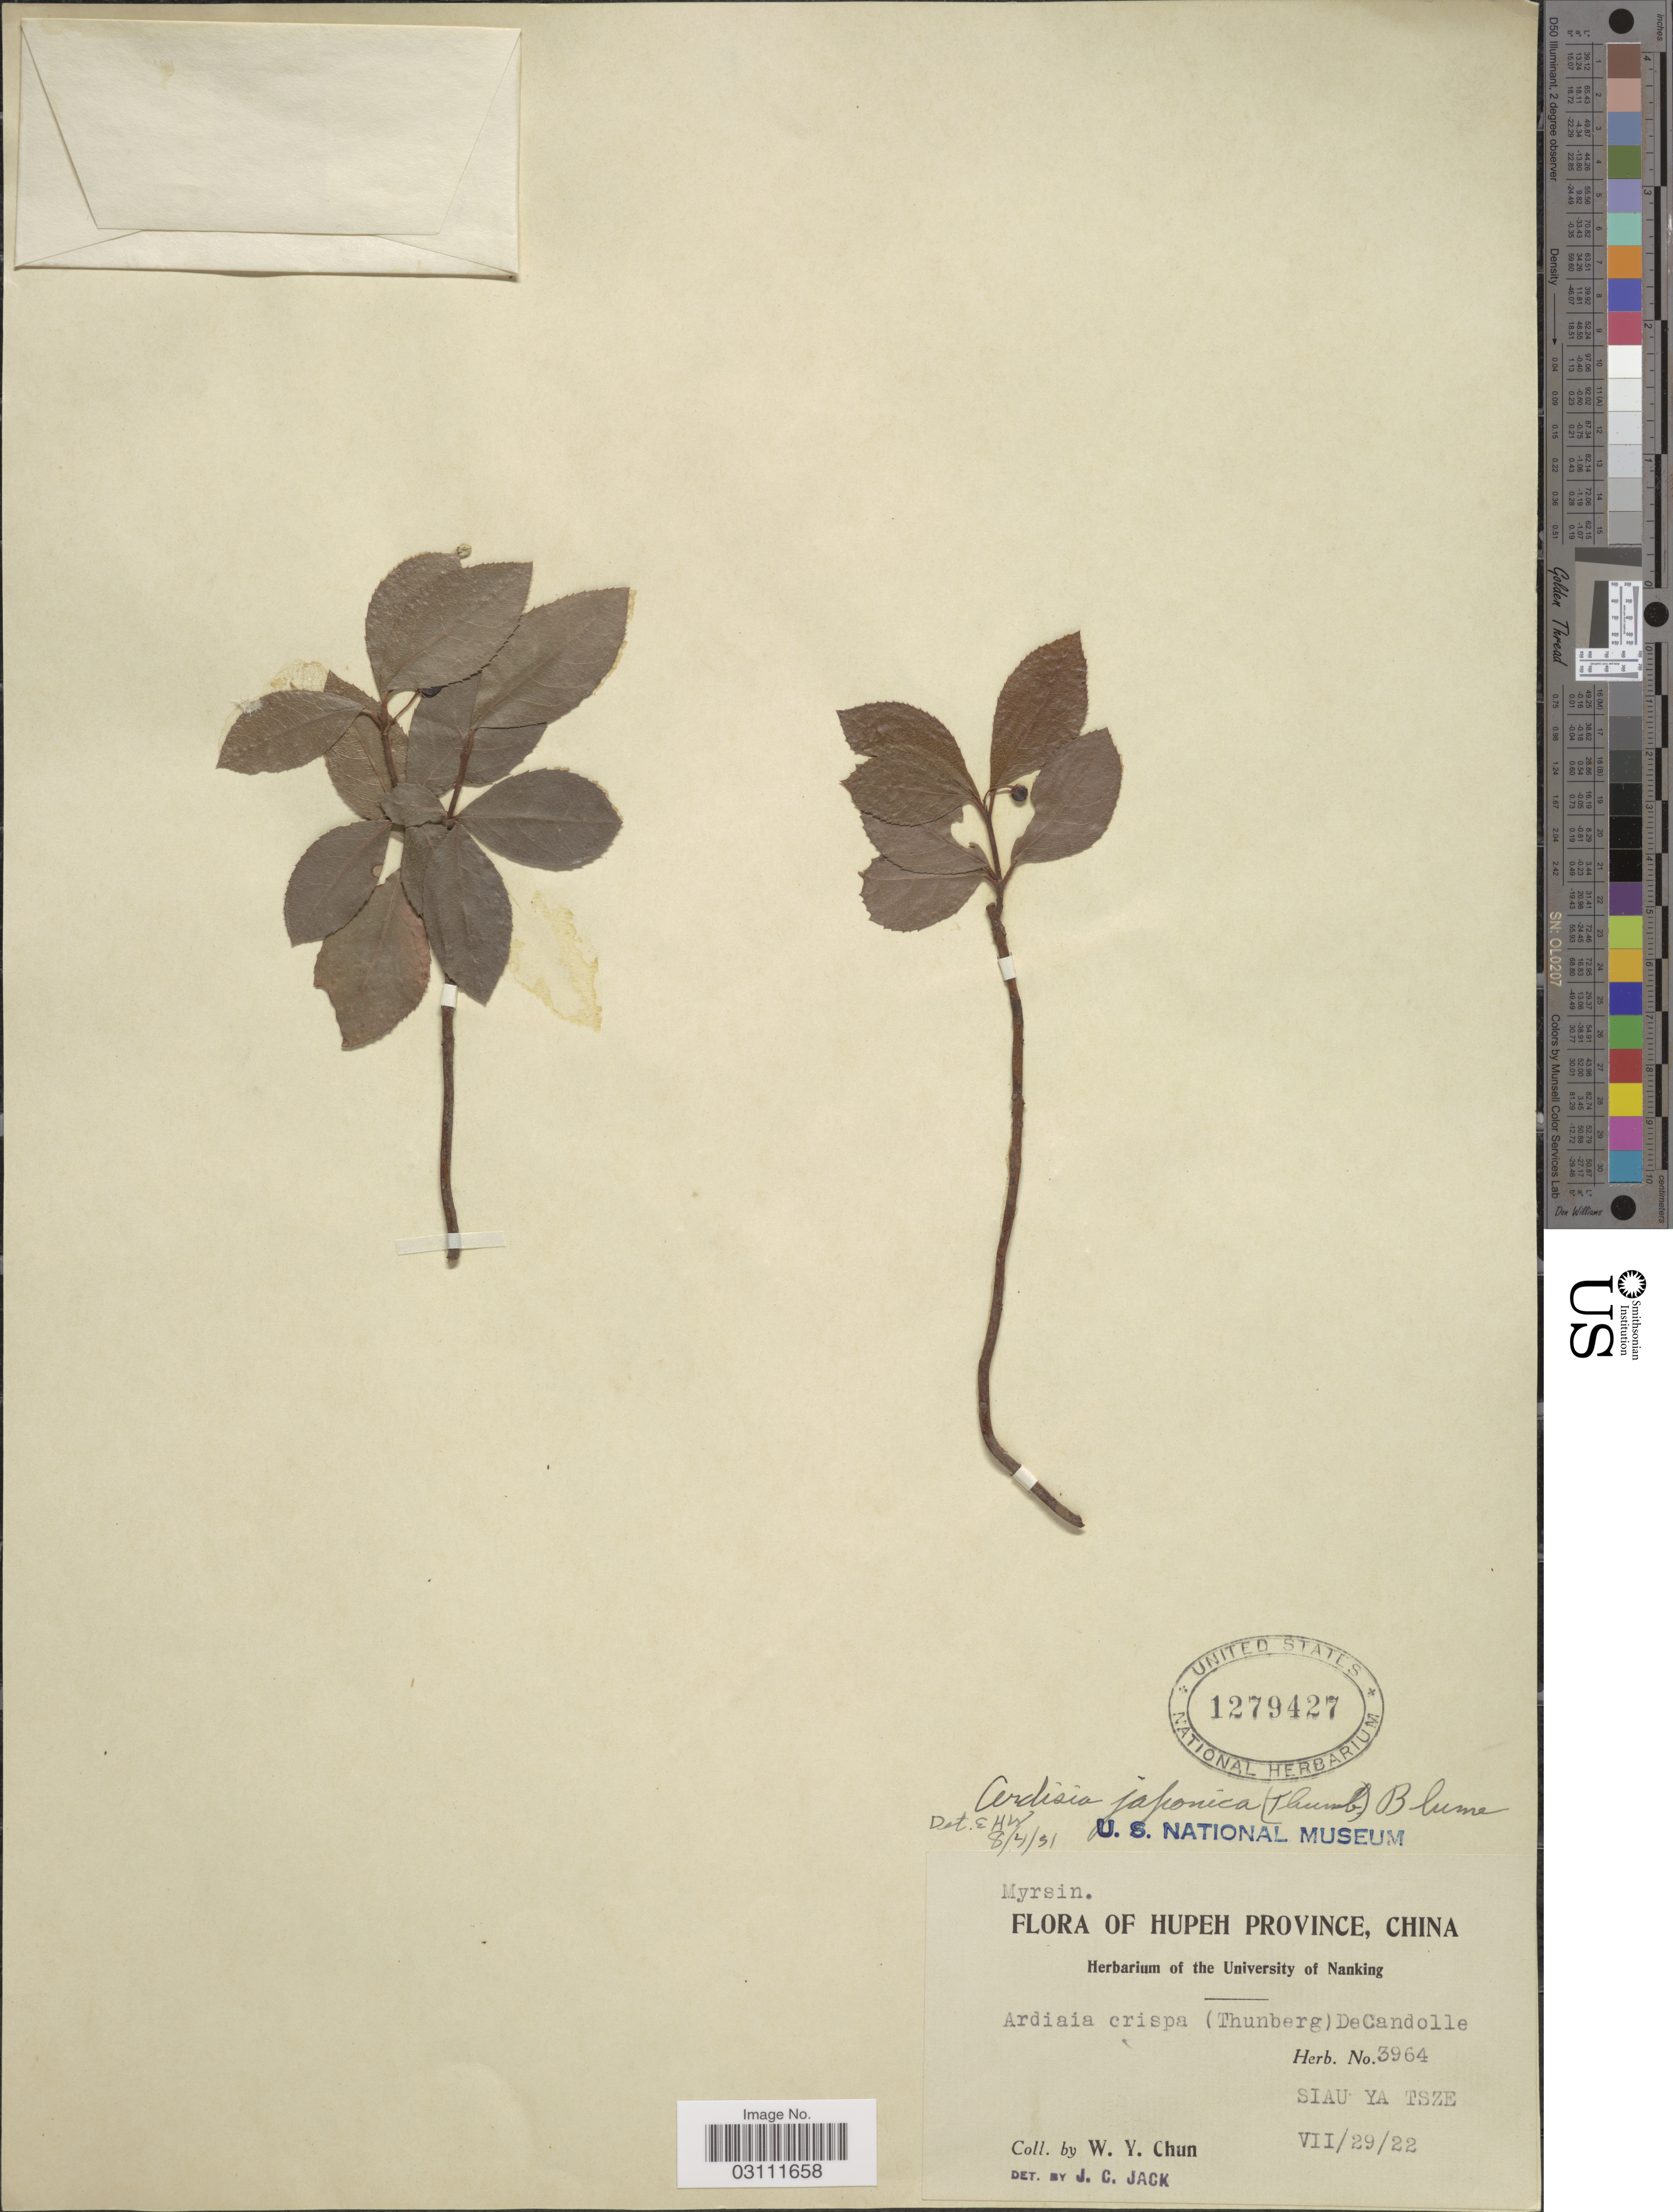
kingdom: Plantae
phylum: Tracheophyta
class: Magnoliopsida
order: Ericales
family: Primulaceae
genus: Ardisia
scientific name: Ardisia japonica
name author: (Thunb.) Blume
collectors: W. Y. Chun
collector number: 3964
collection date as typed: Transcribed d/m/y: 29/7/22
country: China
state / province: Hubei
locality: Hupeh Province, Siau Ya Tsze.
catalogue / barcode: US 1279427